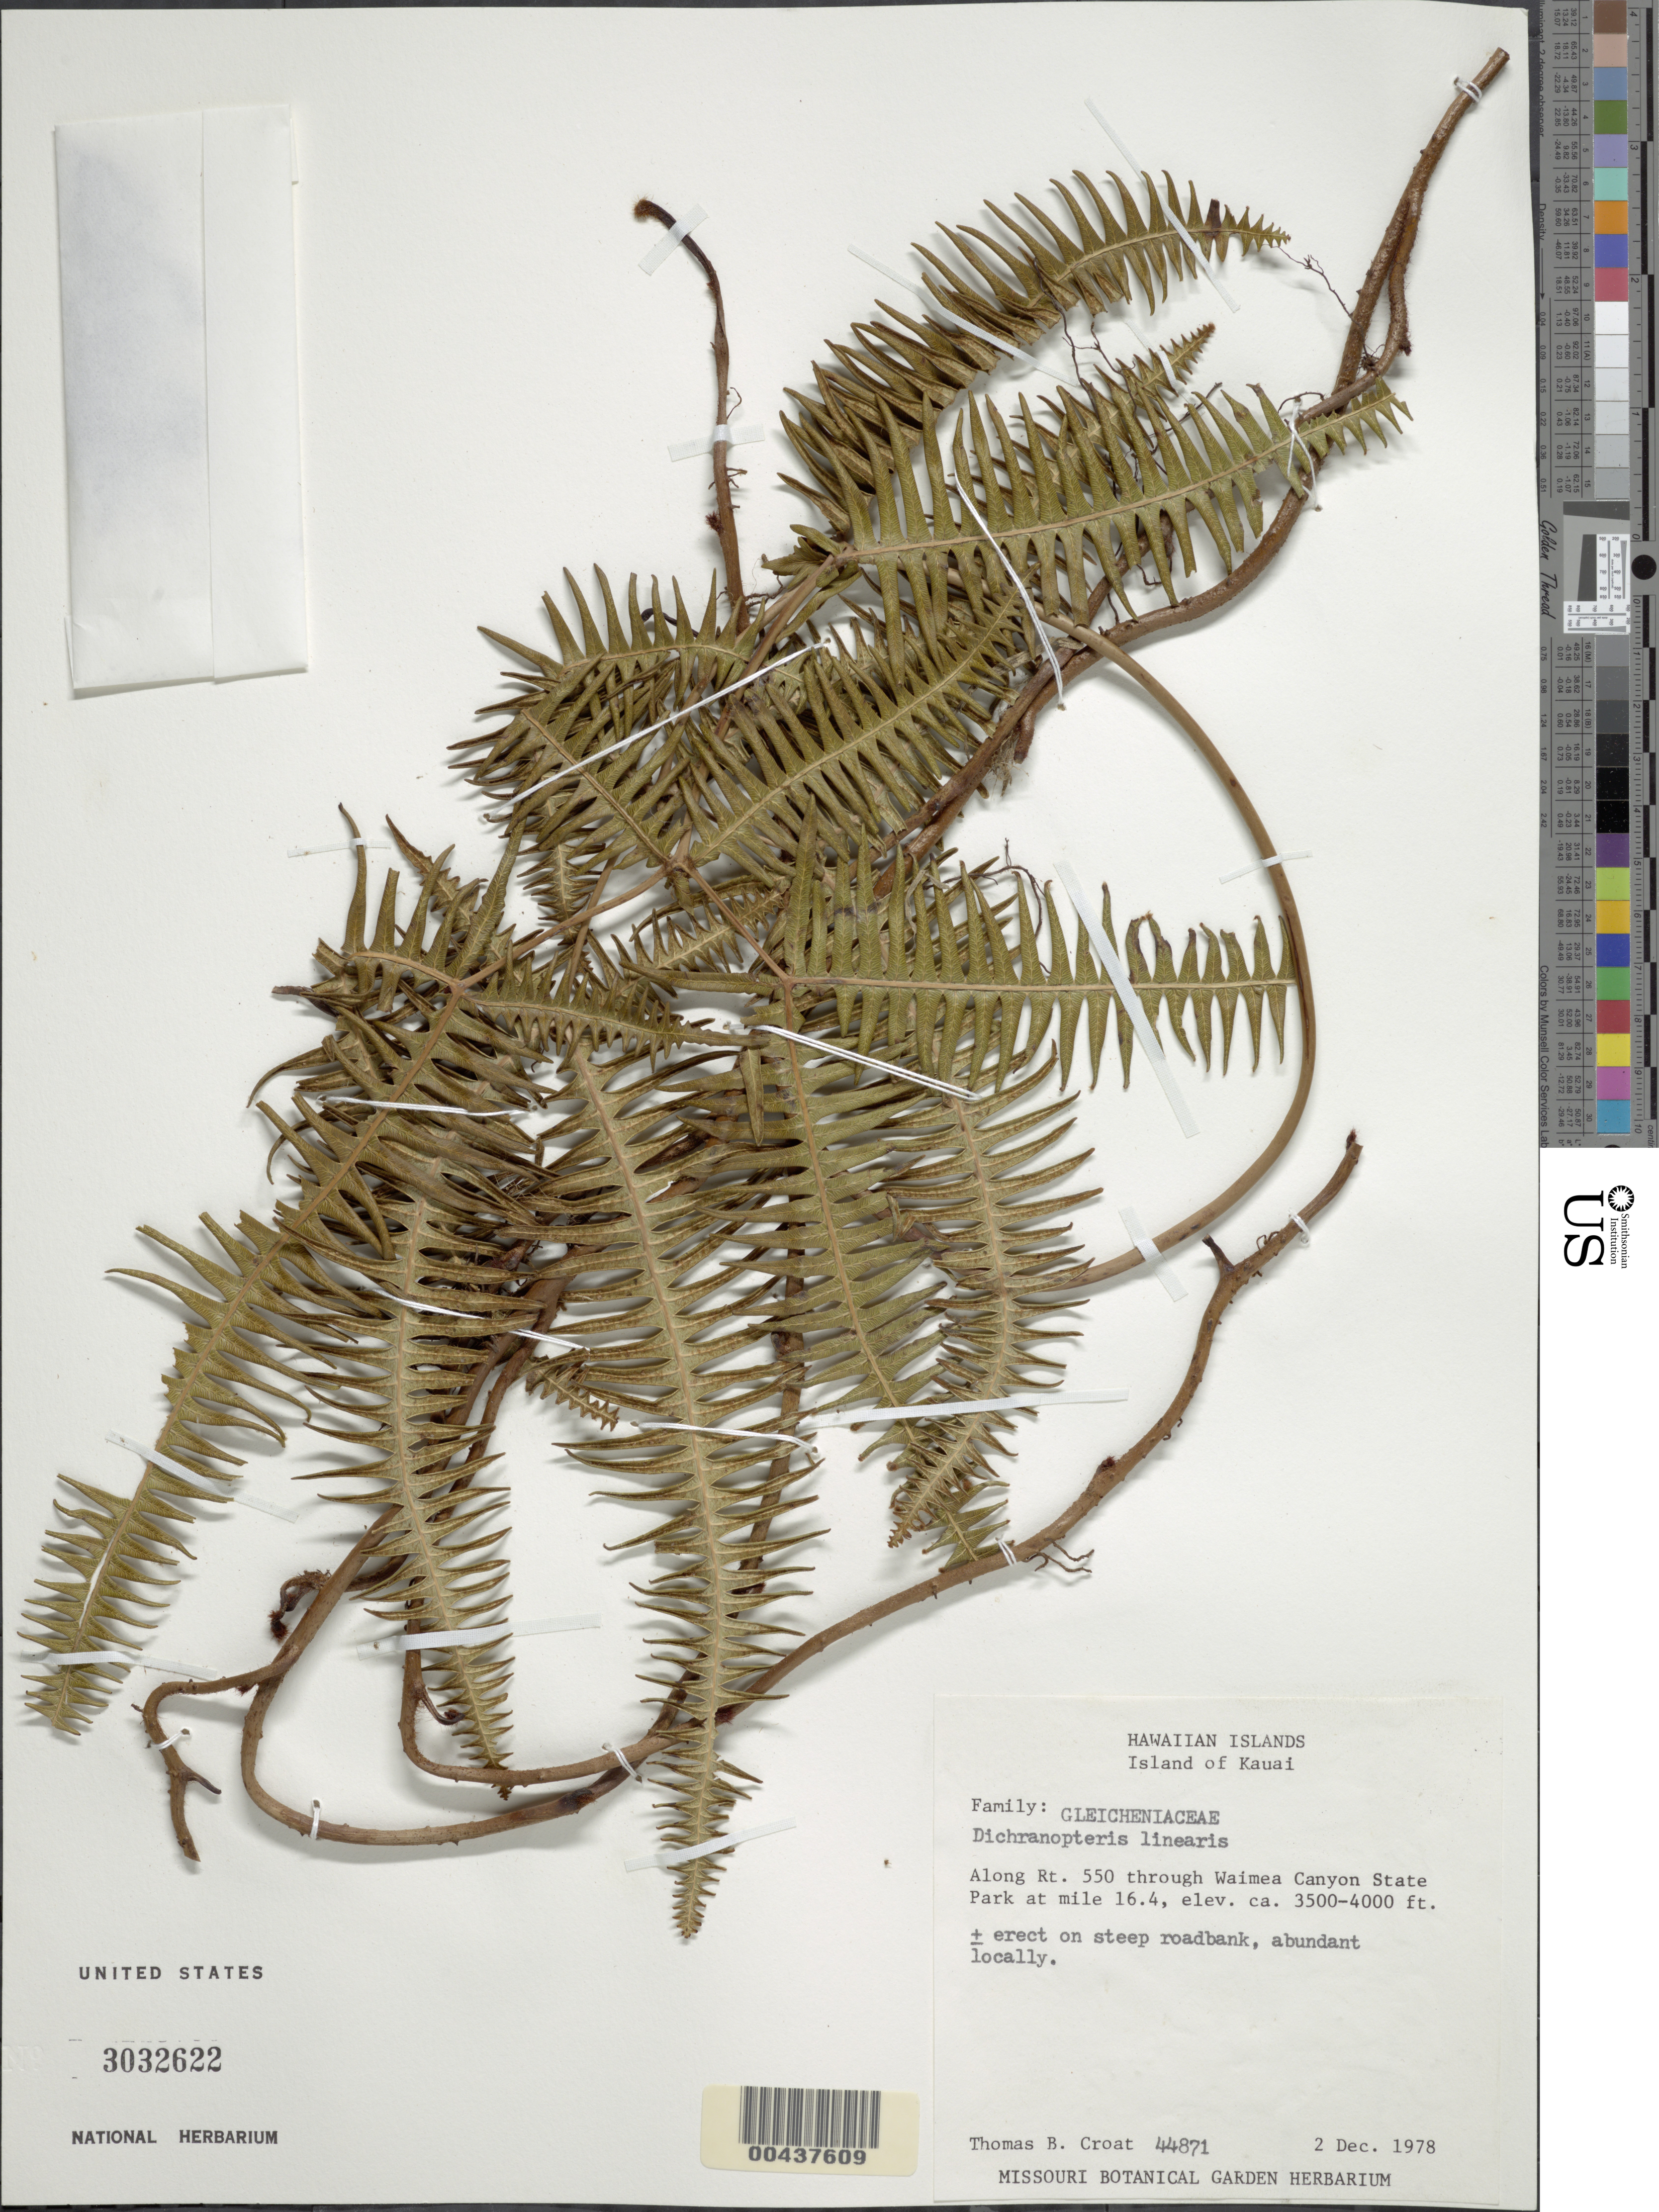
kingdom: Plantae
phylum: Tracheophyta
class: Polypodiopsida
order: Gleicheniales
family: Gleicheniaceae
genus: Dicranopteris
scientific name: Dicranopteris linearis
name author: (Burm. f.) Underw.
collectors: T. B. Croat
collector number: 44871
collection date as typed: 2 Dec 1978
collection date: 1978-12-02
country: United States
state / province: Hawaii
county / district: Kauai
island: Kaua'i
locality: along Rt. 550 through Waimea Canyon State Park at mi 16.4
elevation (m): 1067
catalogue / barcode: US 3032622